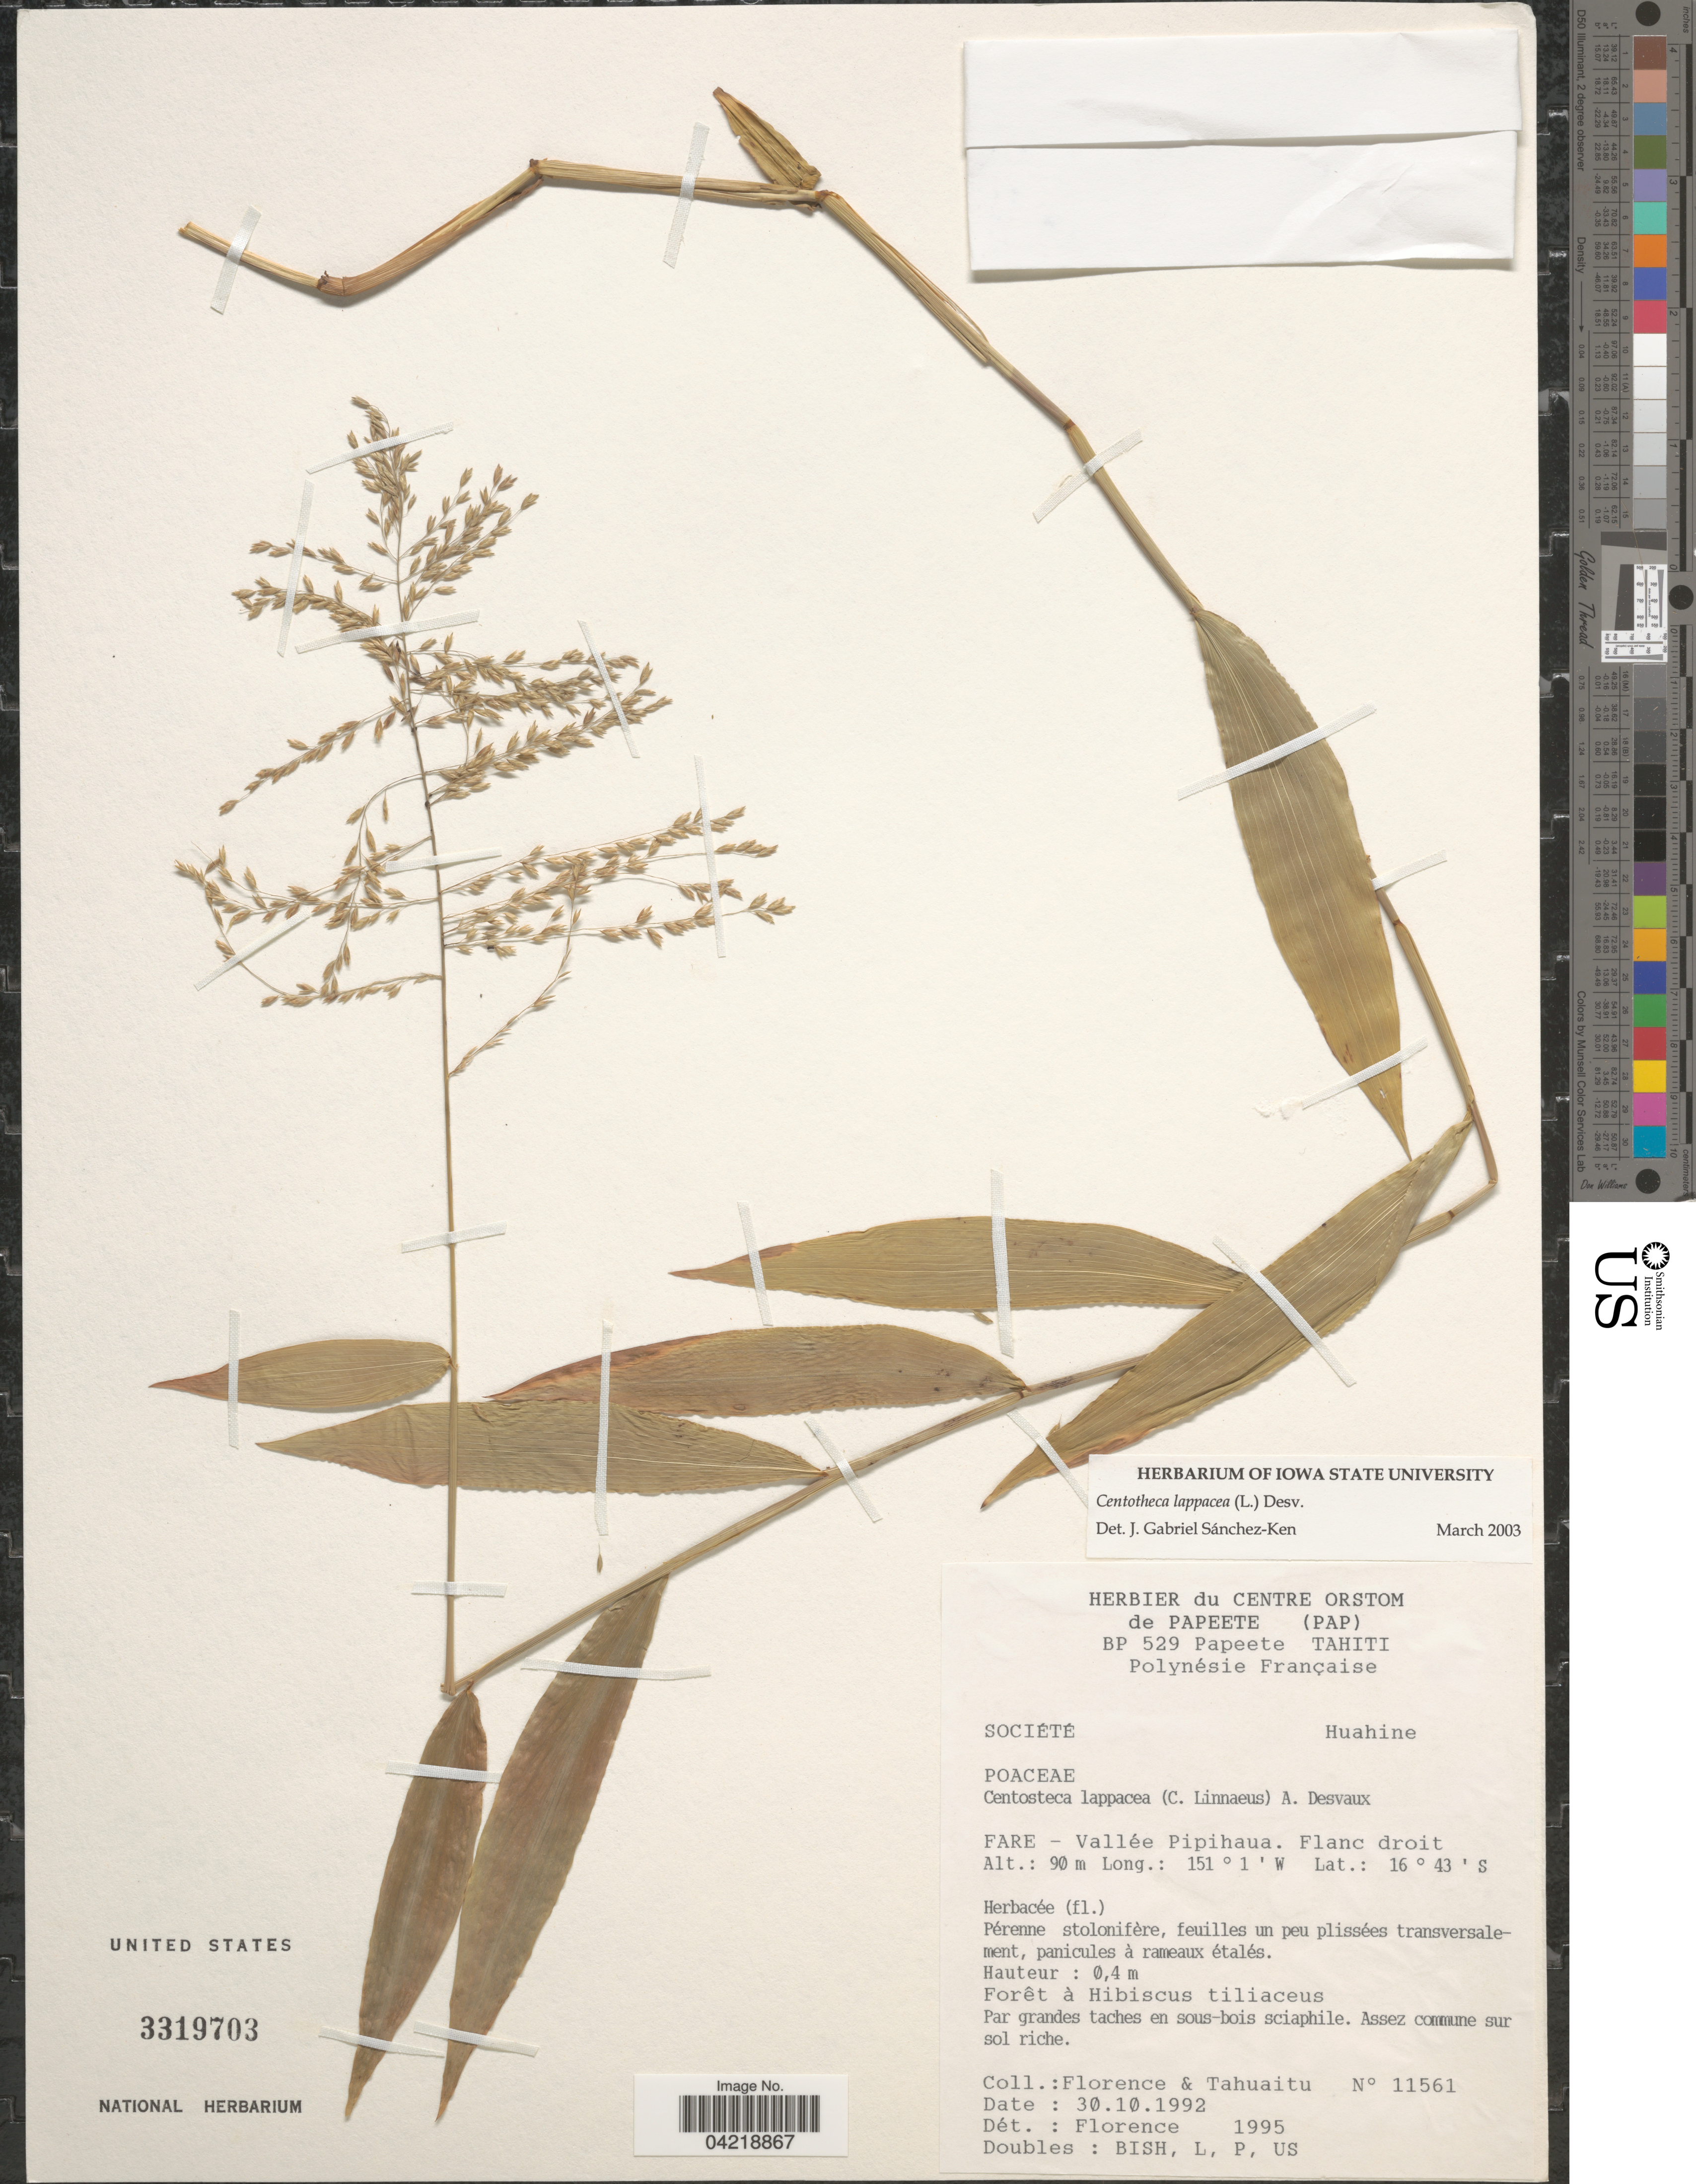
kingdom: Plantae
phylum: Tracheophyta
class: Liliopsida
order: Poales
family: Poaceae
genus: Centotheca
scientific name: Centotheca lappacea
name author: (L.) Desv.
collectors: -. Florence & Tahauitu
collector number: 11561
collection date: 1992-10-30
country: French Polynesia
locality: Polynésie Française. Société. Huahine. Fare - Vallée Pipihaua. Flanc droit.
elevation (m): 90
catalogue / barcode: US 3319703